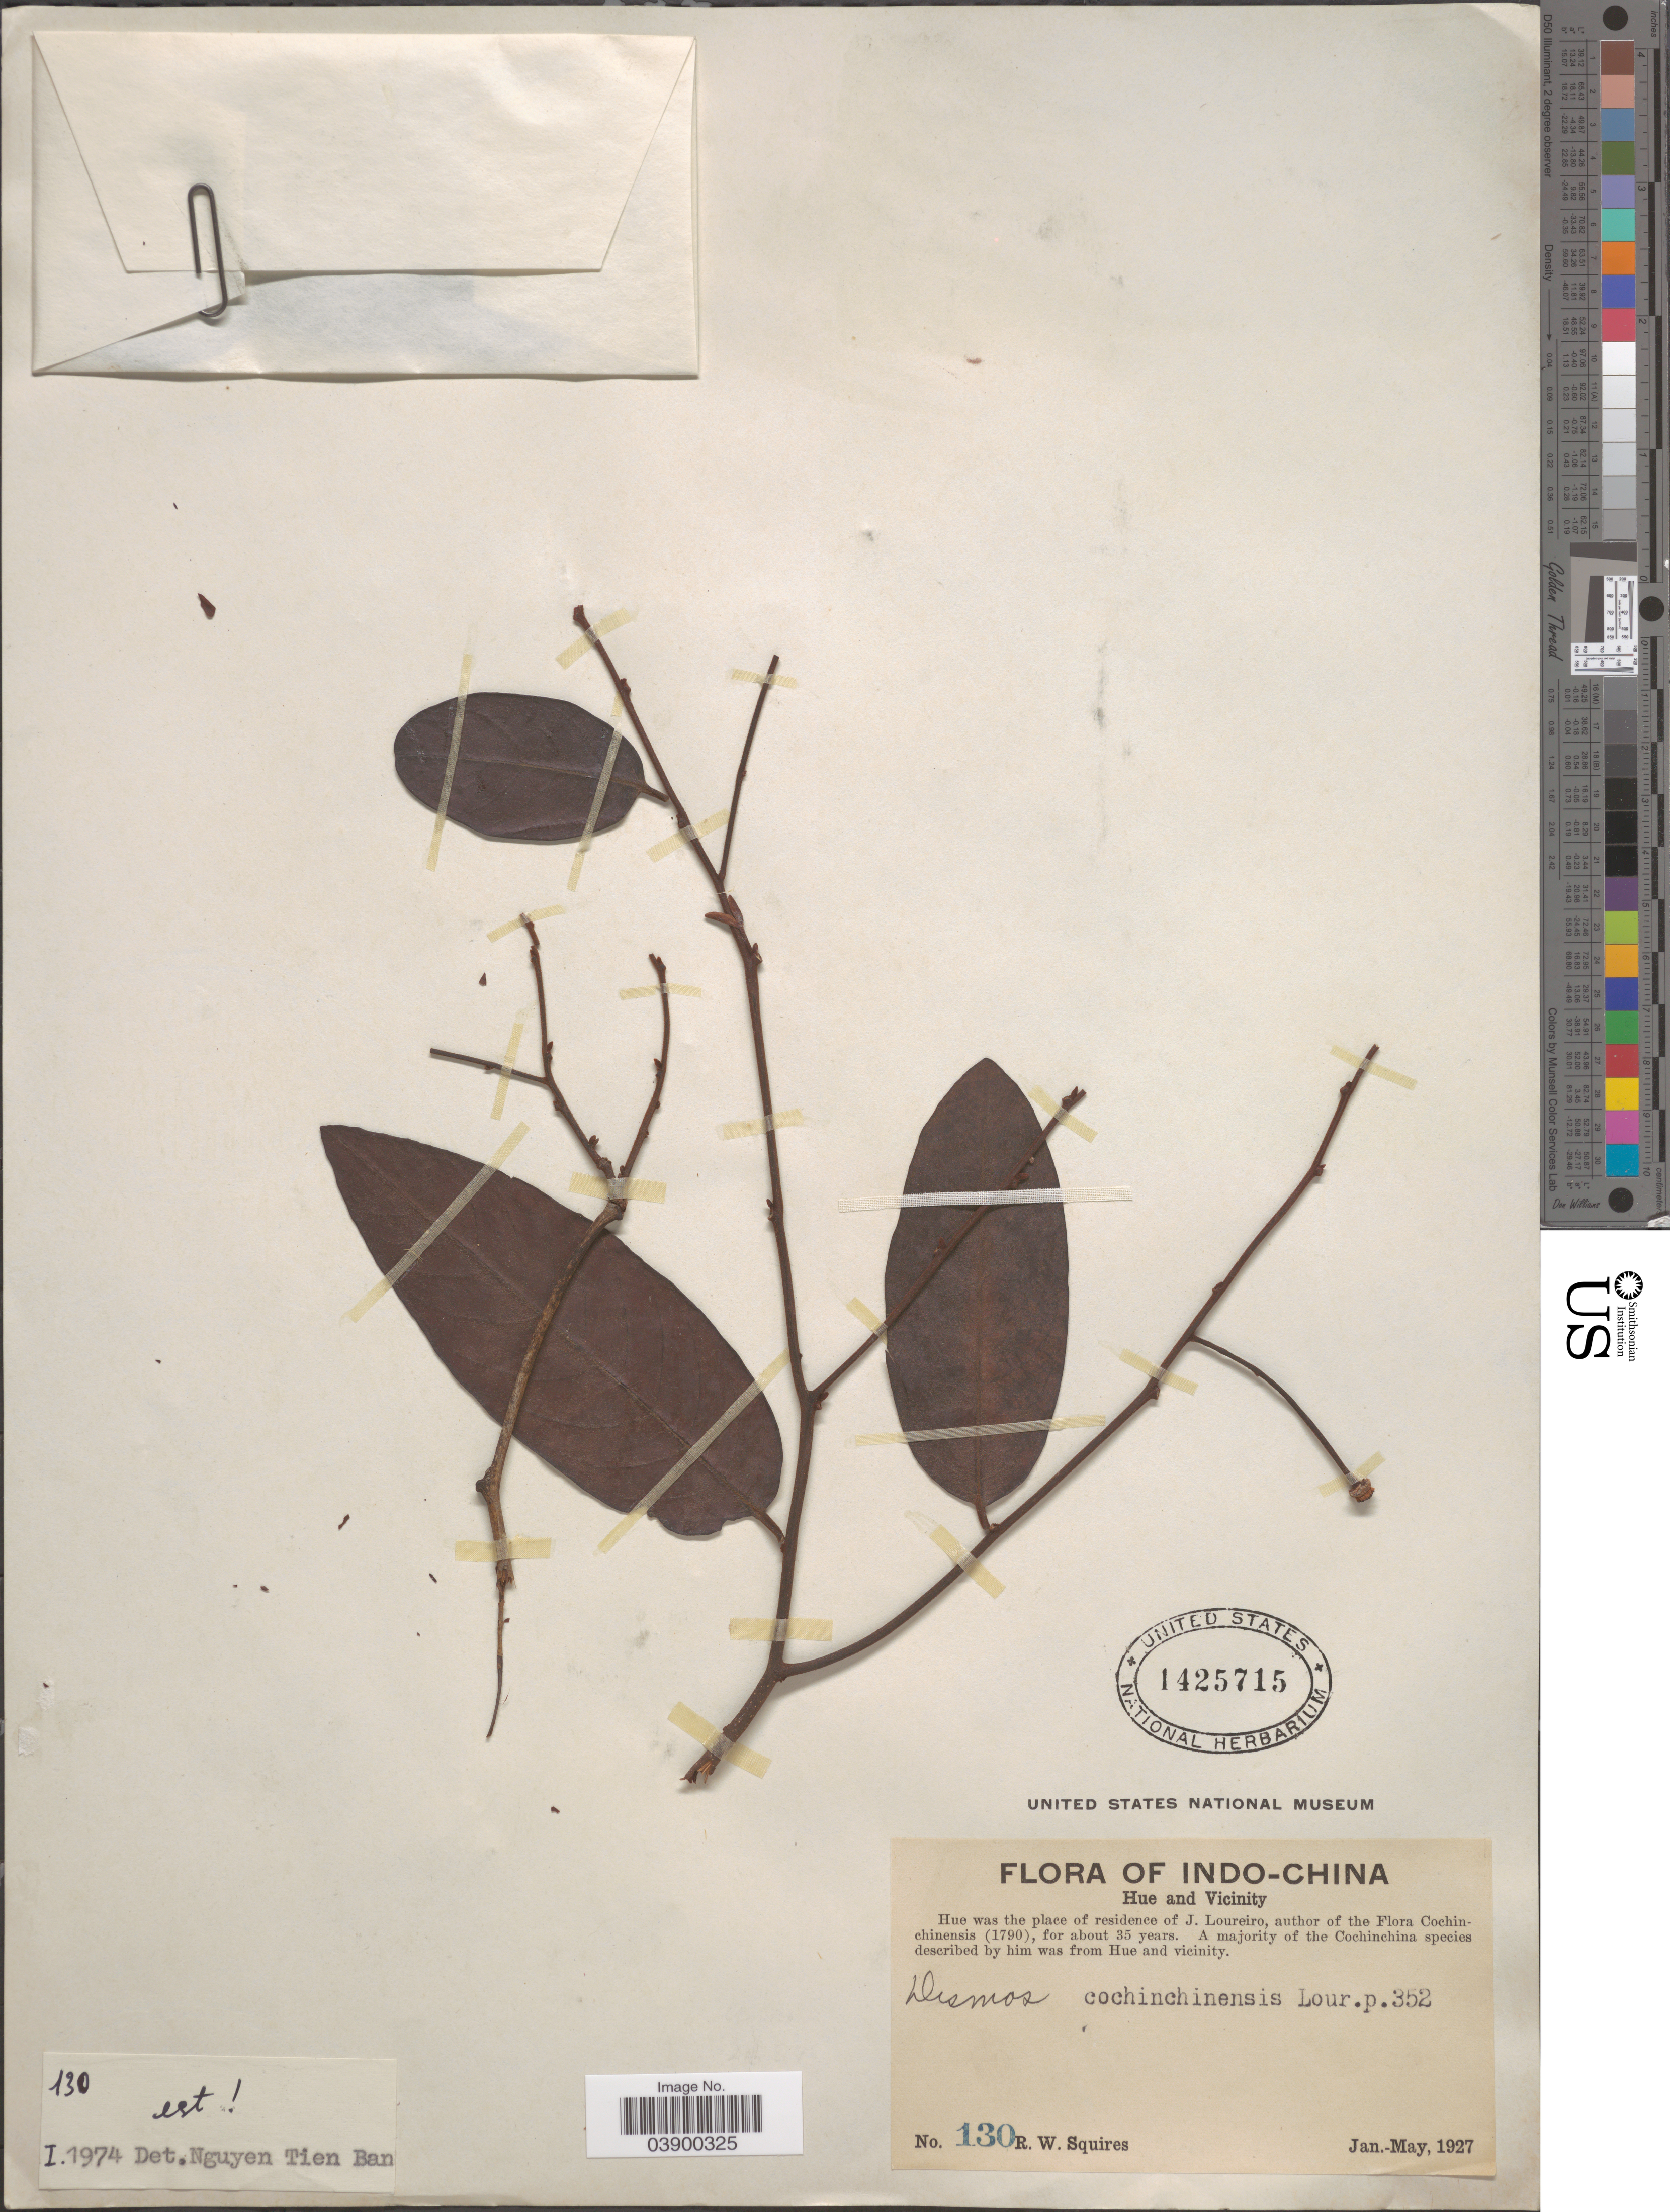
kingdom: Plantae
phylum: Tracheophyta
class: Magnoliopsida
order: Magnoliales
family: Annonaceae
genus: Desmos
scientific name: Desmos cochinchinensis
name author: Lour.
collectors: R. Squires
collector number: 130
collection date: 1927-01/1927-05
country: Vietnam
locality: Indo-China. Hue and Vicinity.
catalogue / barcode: US 1425715